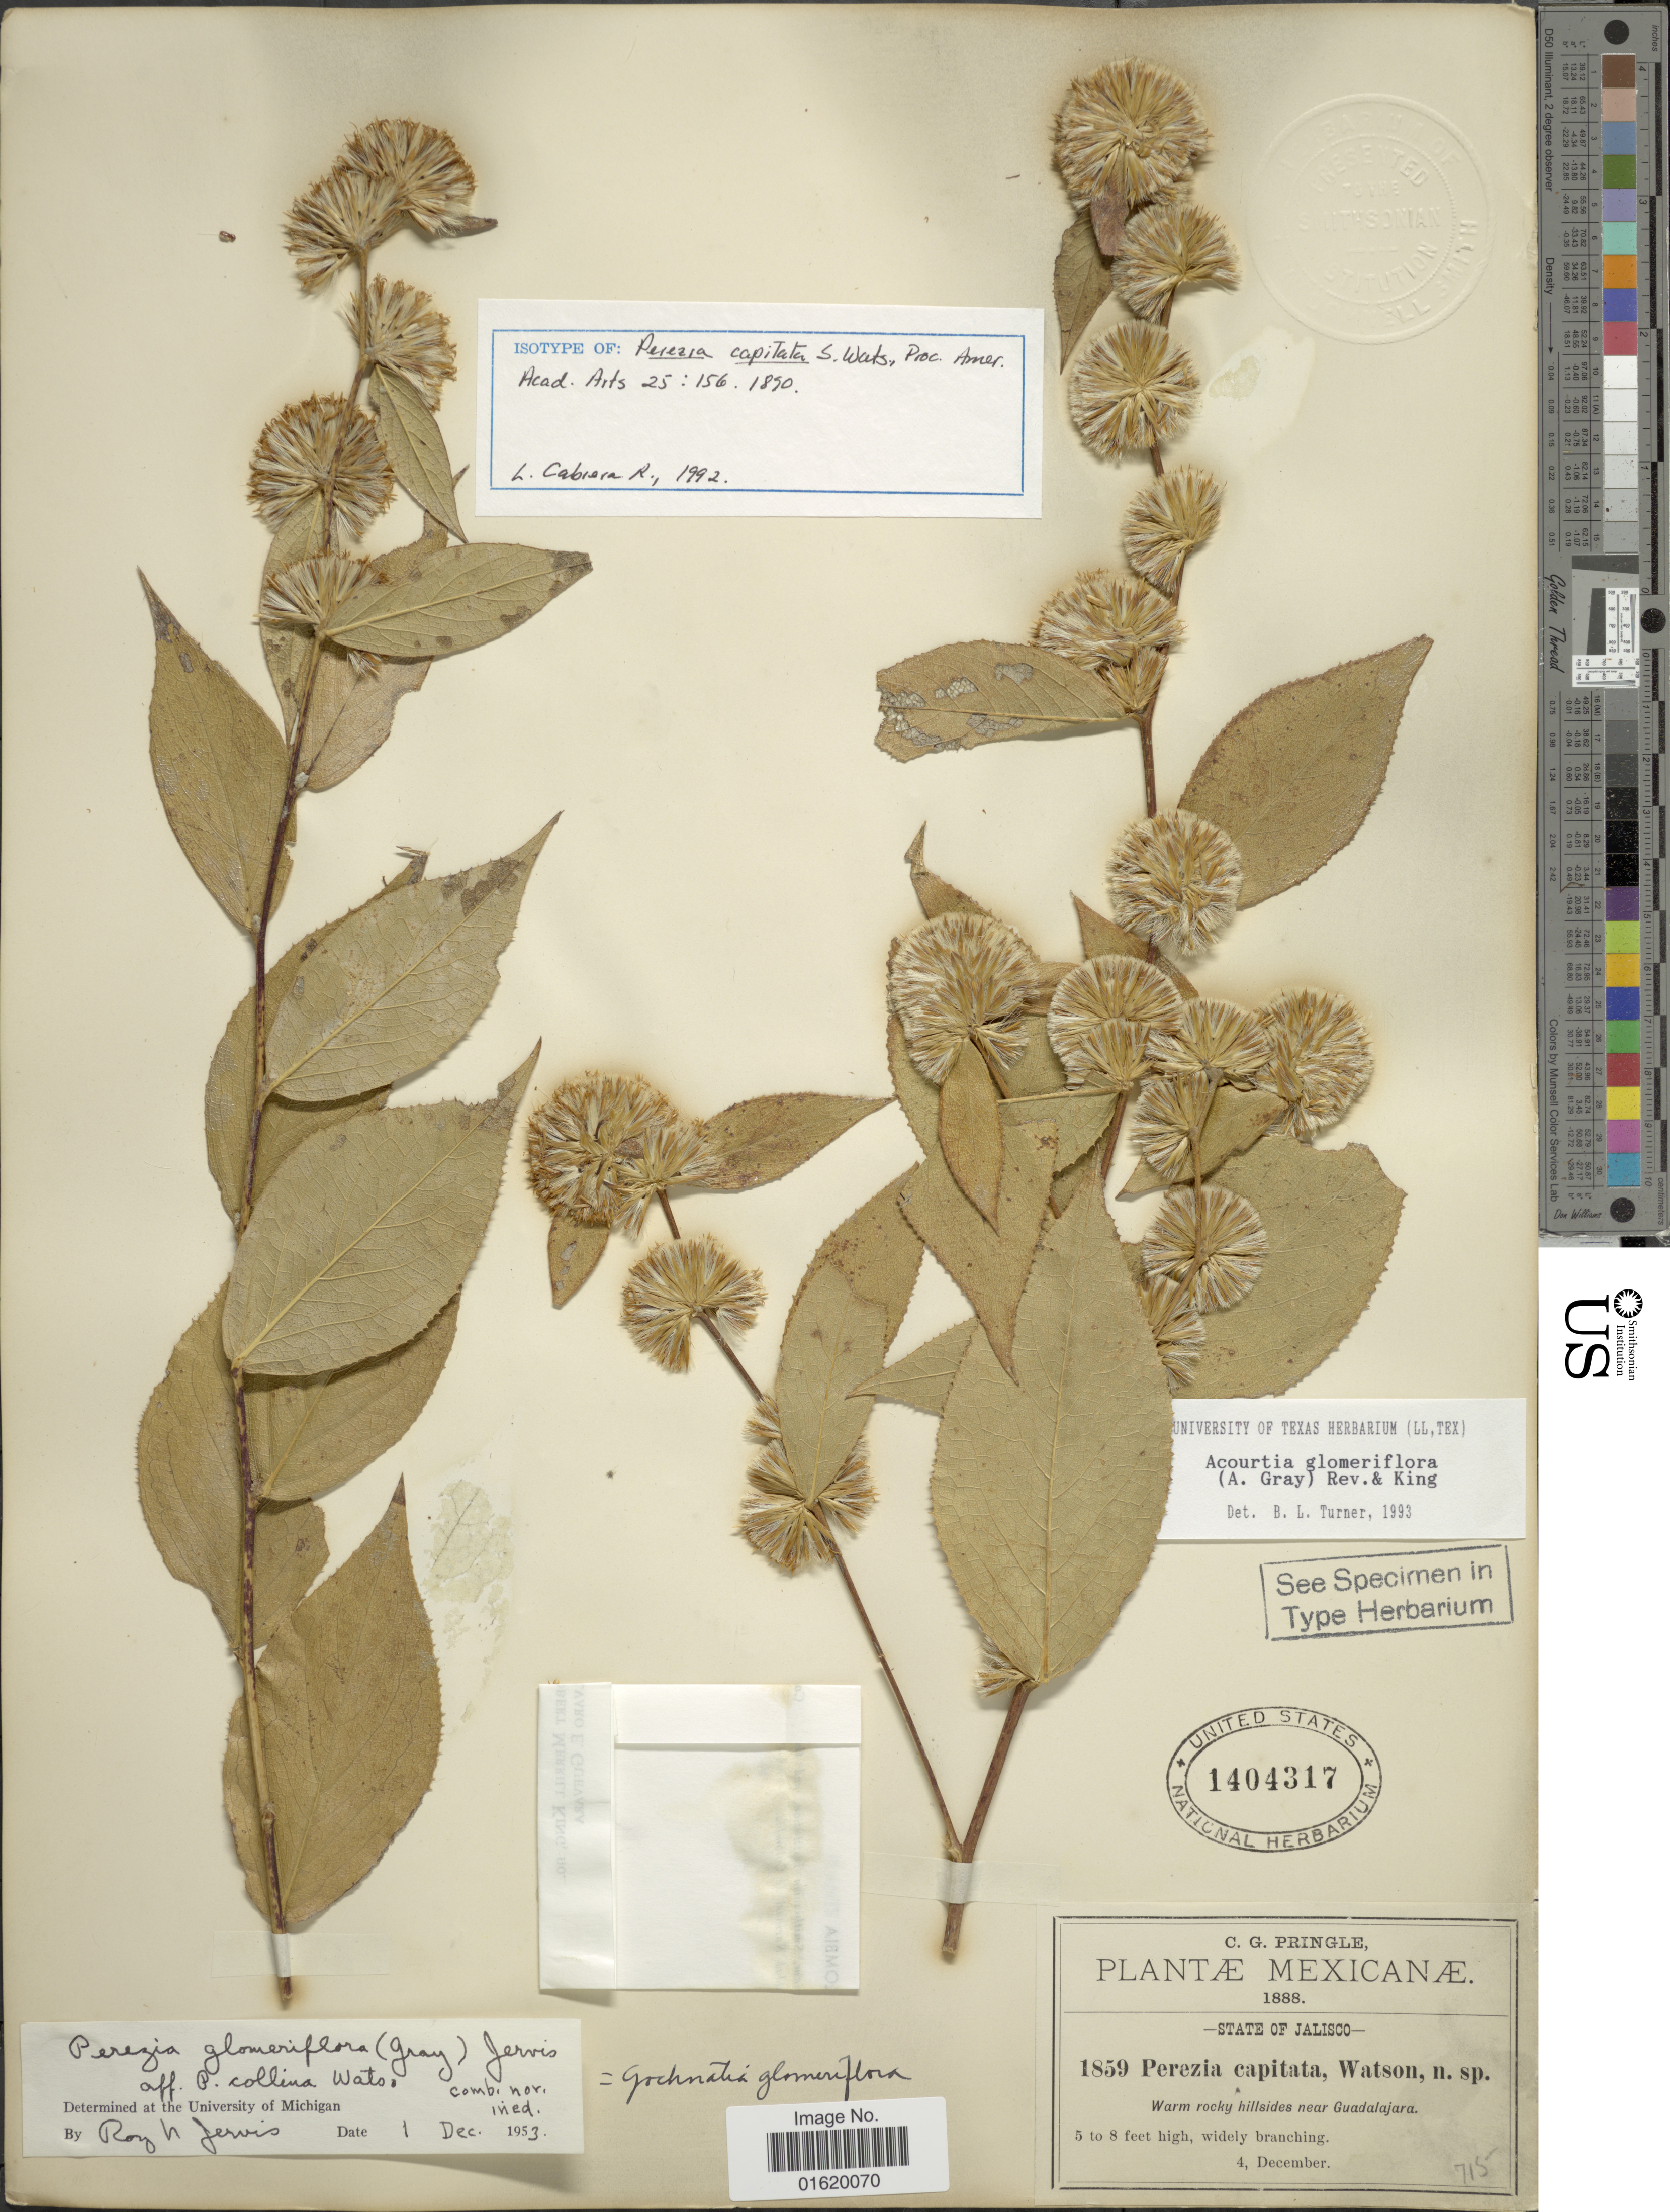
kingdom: Plantae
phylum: Tracheophyta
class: Magnoliopsida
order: Asterales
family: Asteraceae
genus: Acourtia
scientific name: Acourtia glomeriflora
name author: (A. Gray) Reveal & R.M. King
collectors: C. G. Pringle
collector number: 1859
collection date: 1888-12-04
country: Mexico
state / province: Jalisco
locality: Warm rocky hillsides near Guadalajara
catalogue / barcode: US 1404317